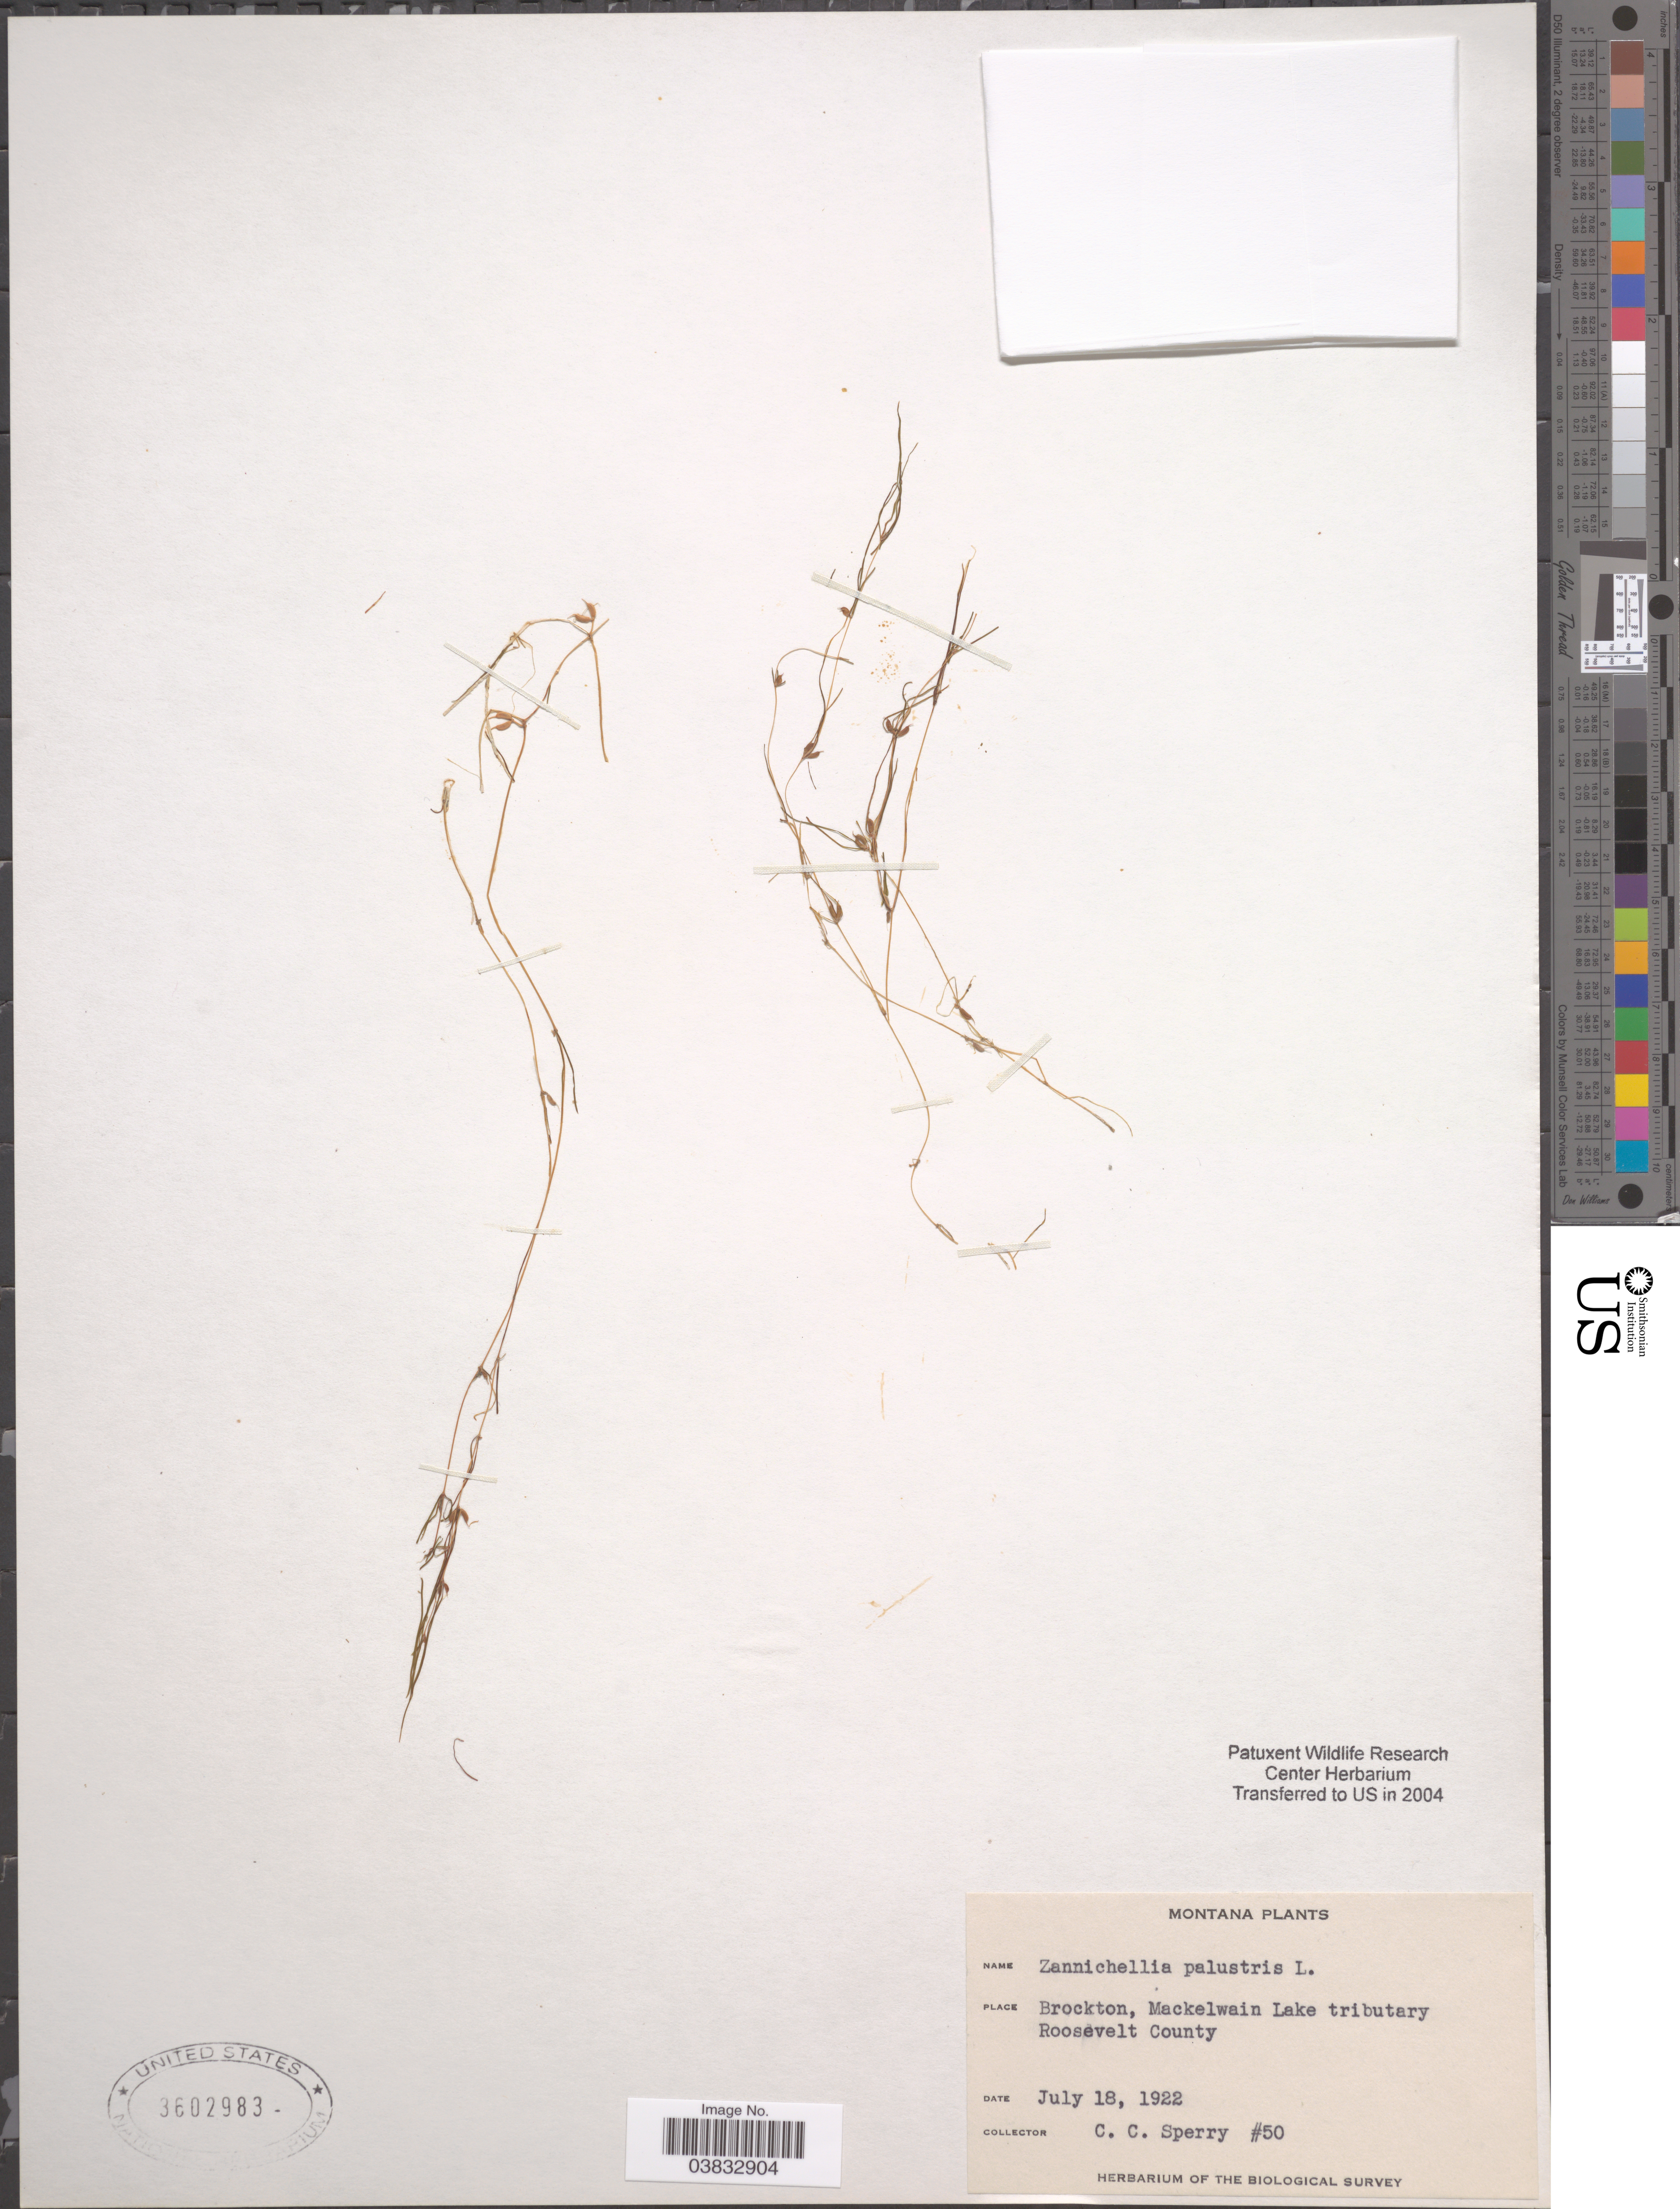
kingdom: Plantae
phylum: Tracheophyta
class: Liliopsida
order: Alismatales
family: Potamogetonaceae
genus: Zannichellia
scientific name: Zannichellia palustris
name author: L.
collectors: C. C. Sperry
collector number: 50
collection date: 1922-07-18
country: United States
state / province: Montana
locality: Brockton, Mackelwain Lake tributary Roosevelt County.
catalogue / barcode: US 3602983